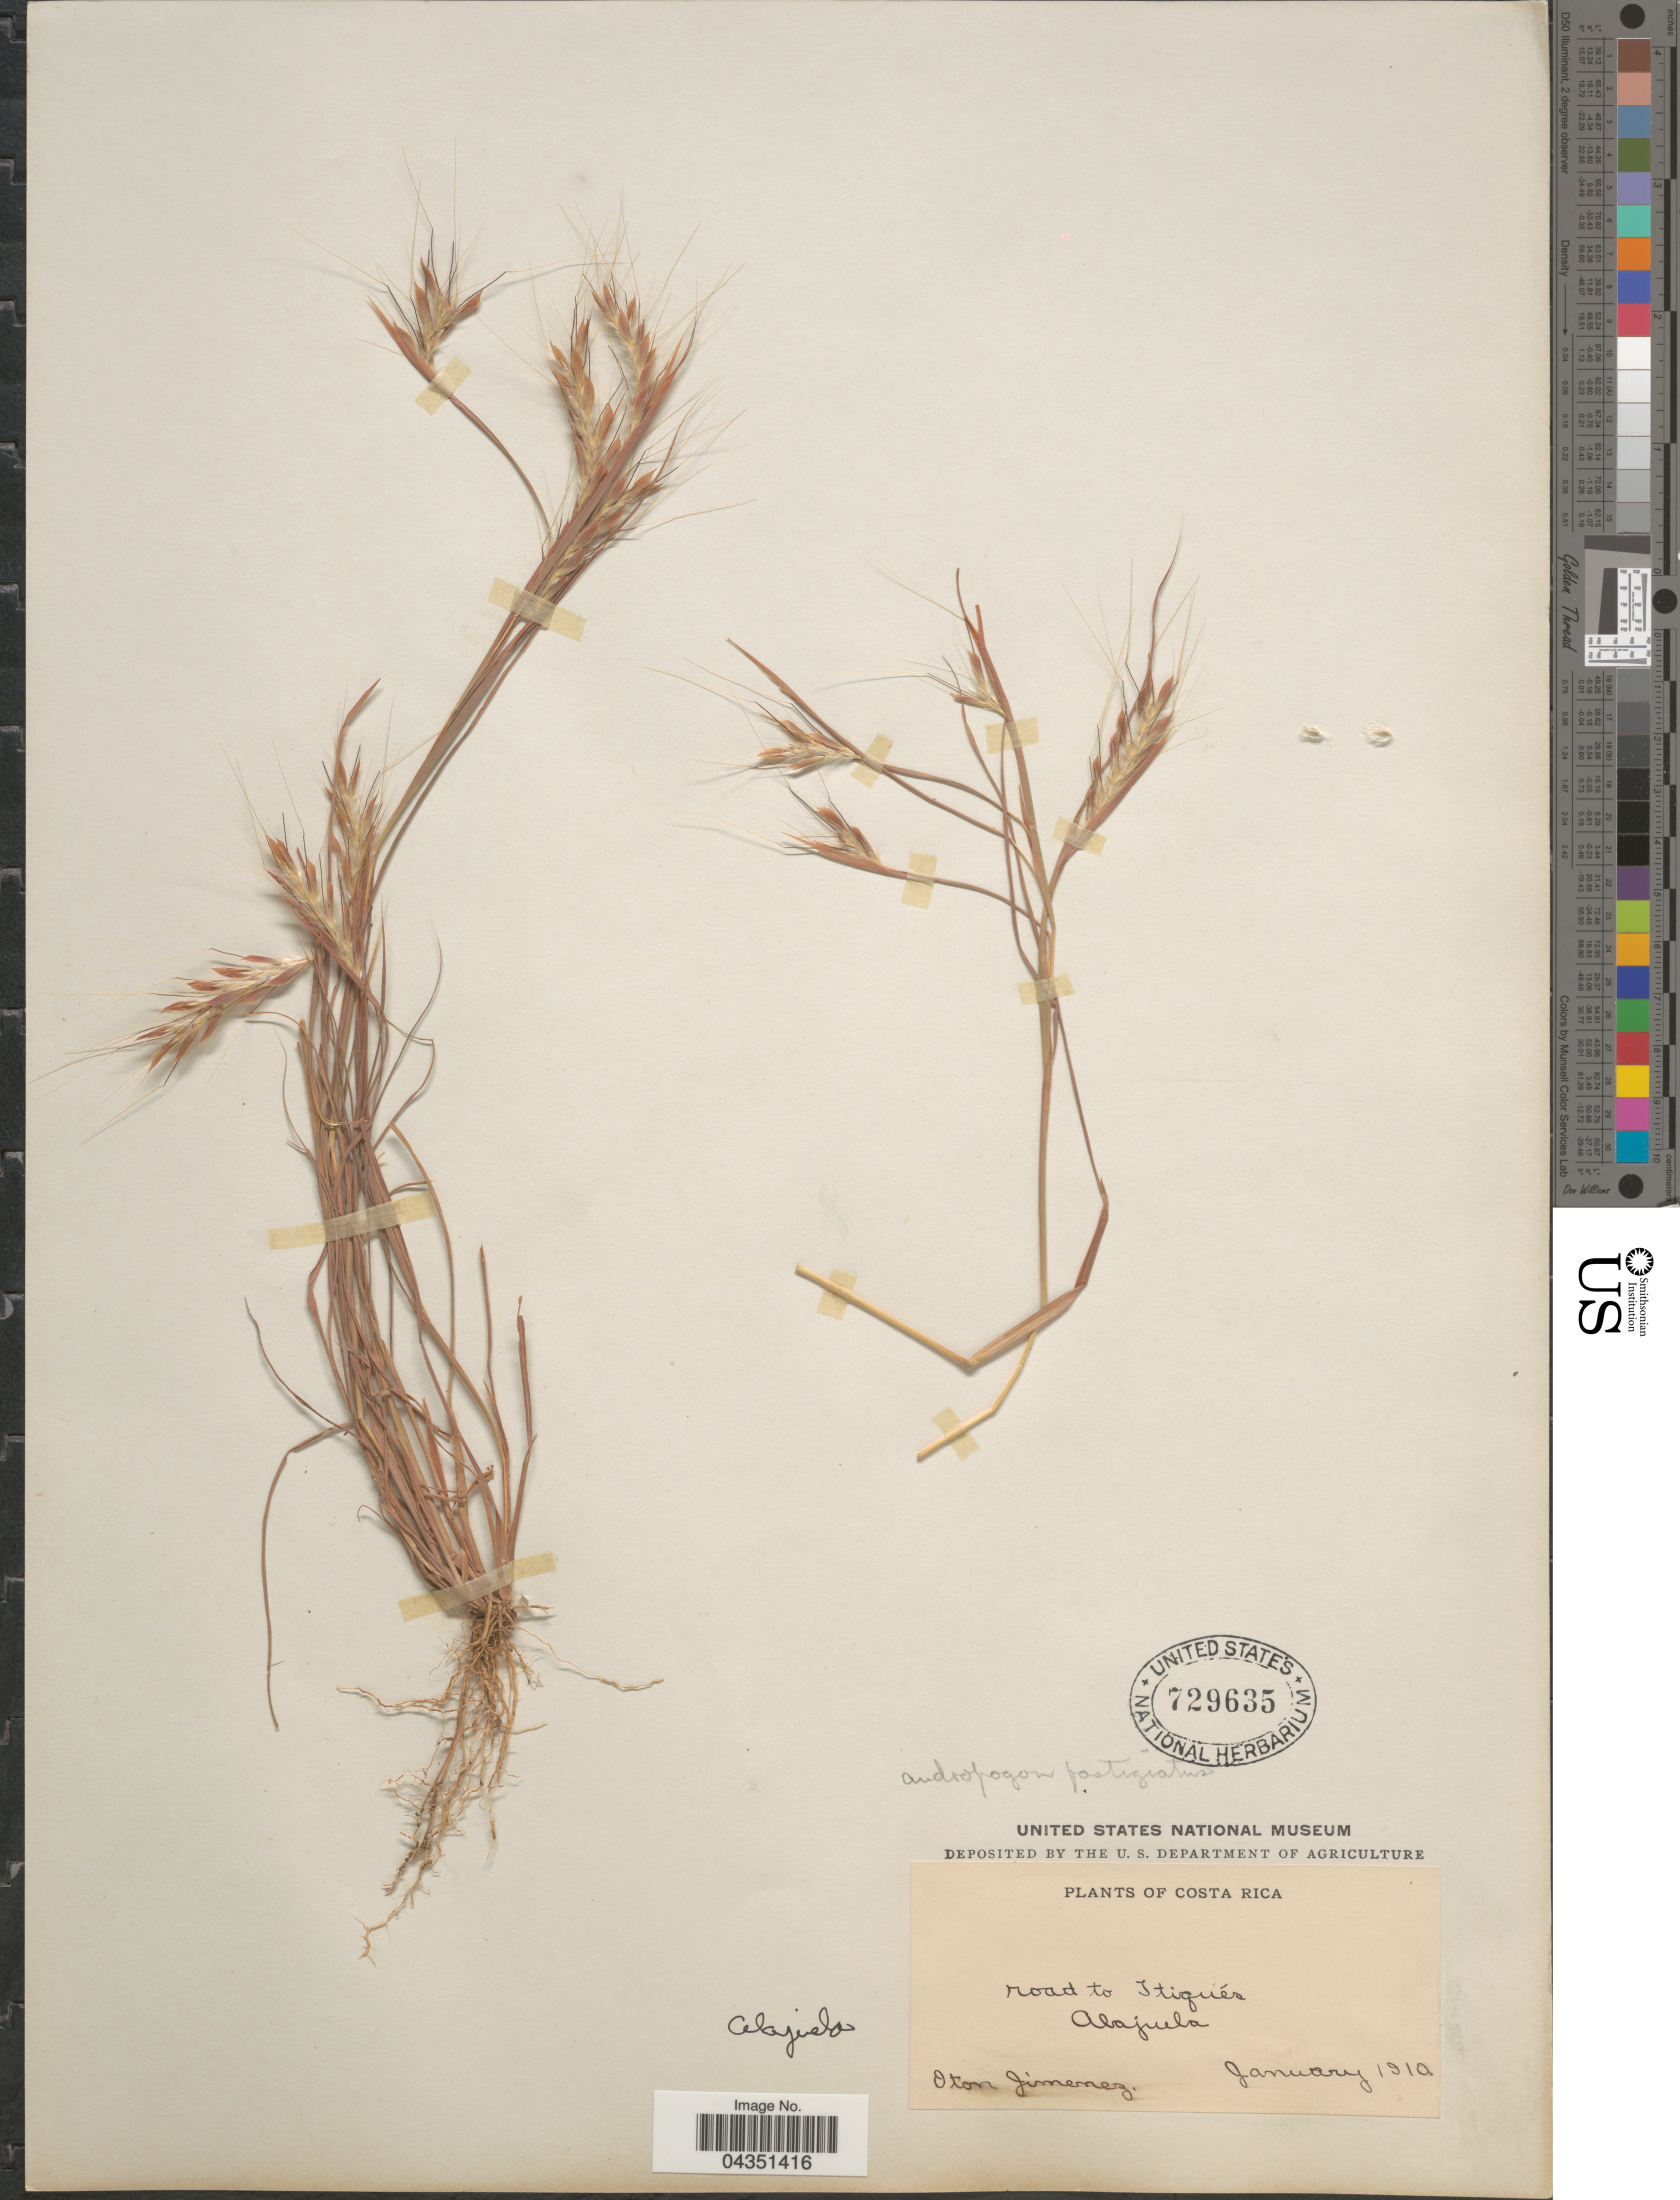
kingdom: Plantae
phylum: Tracheophyta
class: Liliopsida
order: Poales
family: Poaceae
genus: Diectomis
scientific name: Diectomis fastigiata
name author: (Sw.) P. Beauv.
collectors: O. Jimenez L.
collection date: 1910-01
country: Costa Rica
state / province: Alajuela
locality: Road to Itigués.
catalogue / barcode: US 729635